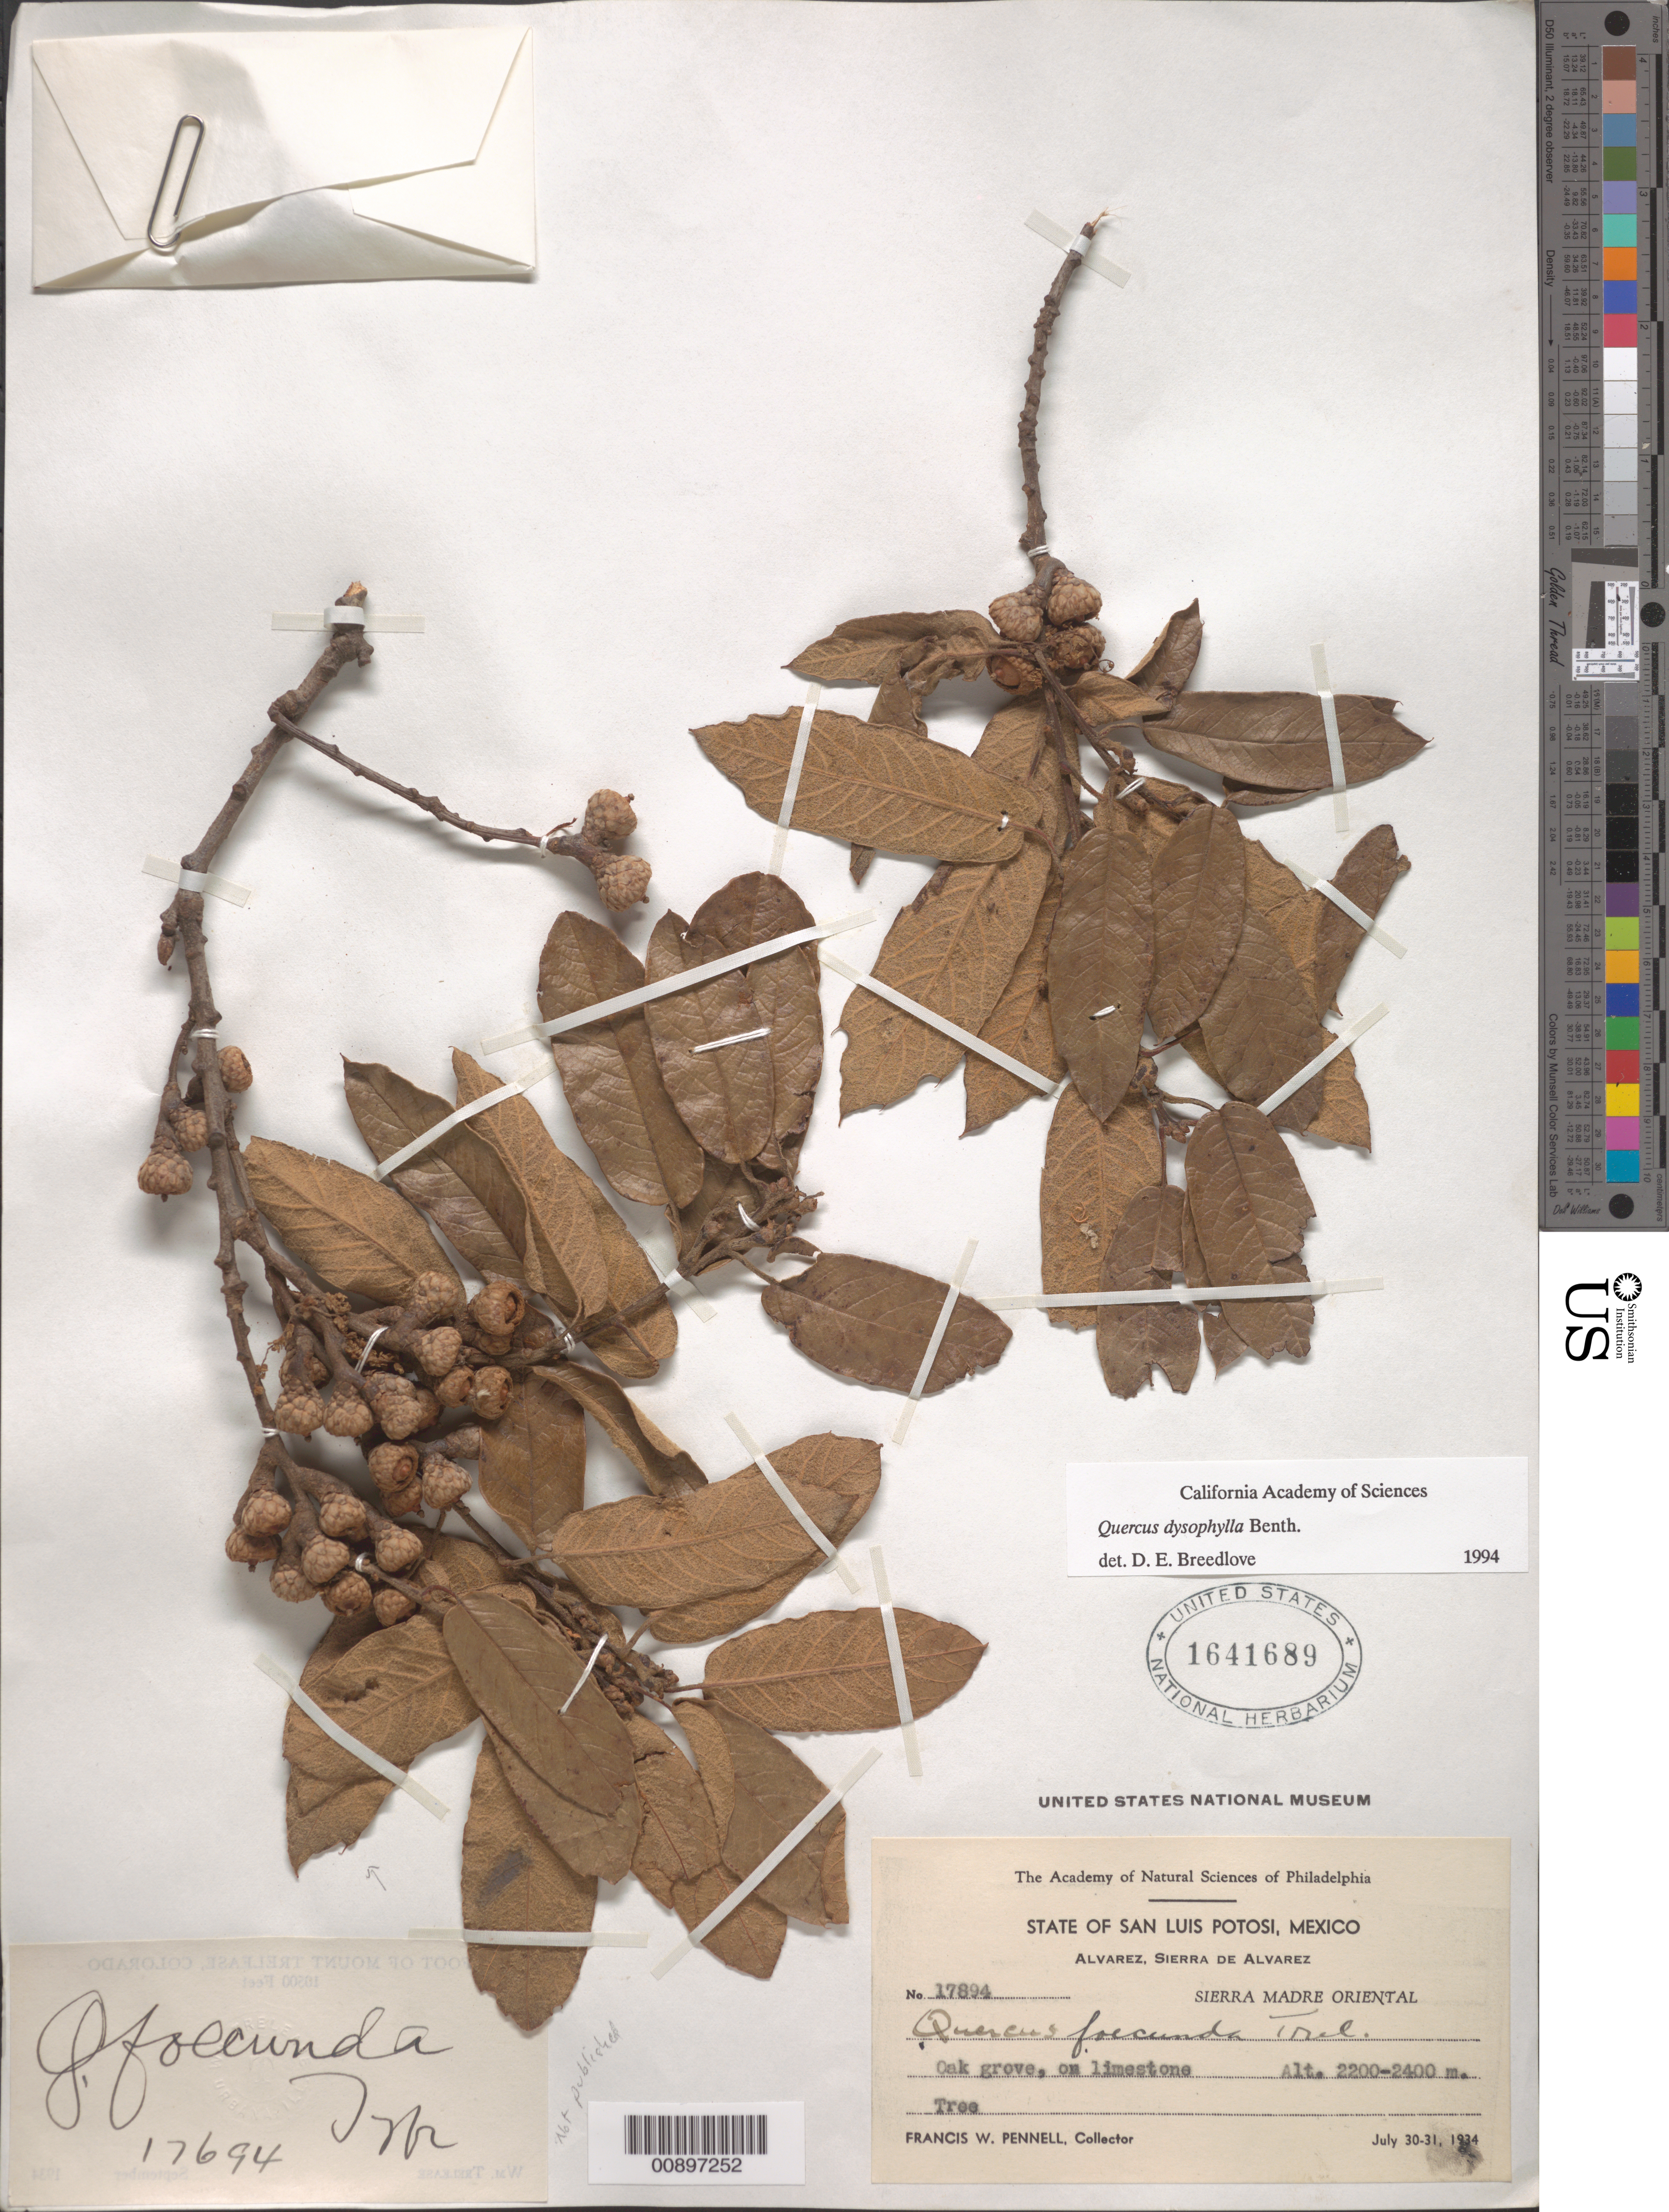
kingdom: Plantae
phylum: Tracheophyta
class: Magnoliopsida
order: Fagales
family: Fagaceae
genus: Quercus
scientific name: Quercus dysophylla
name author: Benth.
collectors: F. W. Pennell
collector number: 17894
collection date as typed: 30 Jul 1934 to 31 Jul 1934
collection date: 1934-07-30/1934-07-31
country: Mexico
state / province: San Luis Potosí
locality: Alvarea, Sierra de Alvarez. Sierra Madre Oriental. San Luis Potosí.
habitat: Oak grove, on limestone.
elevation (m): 2400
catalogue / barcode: US 1641689